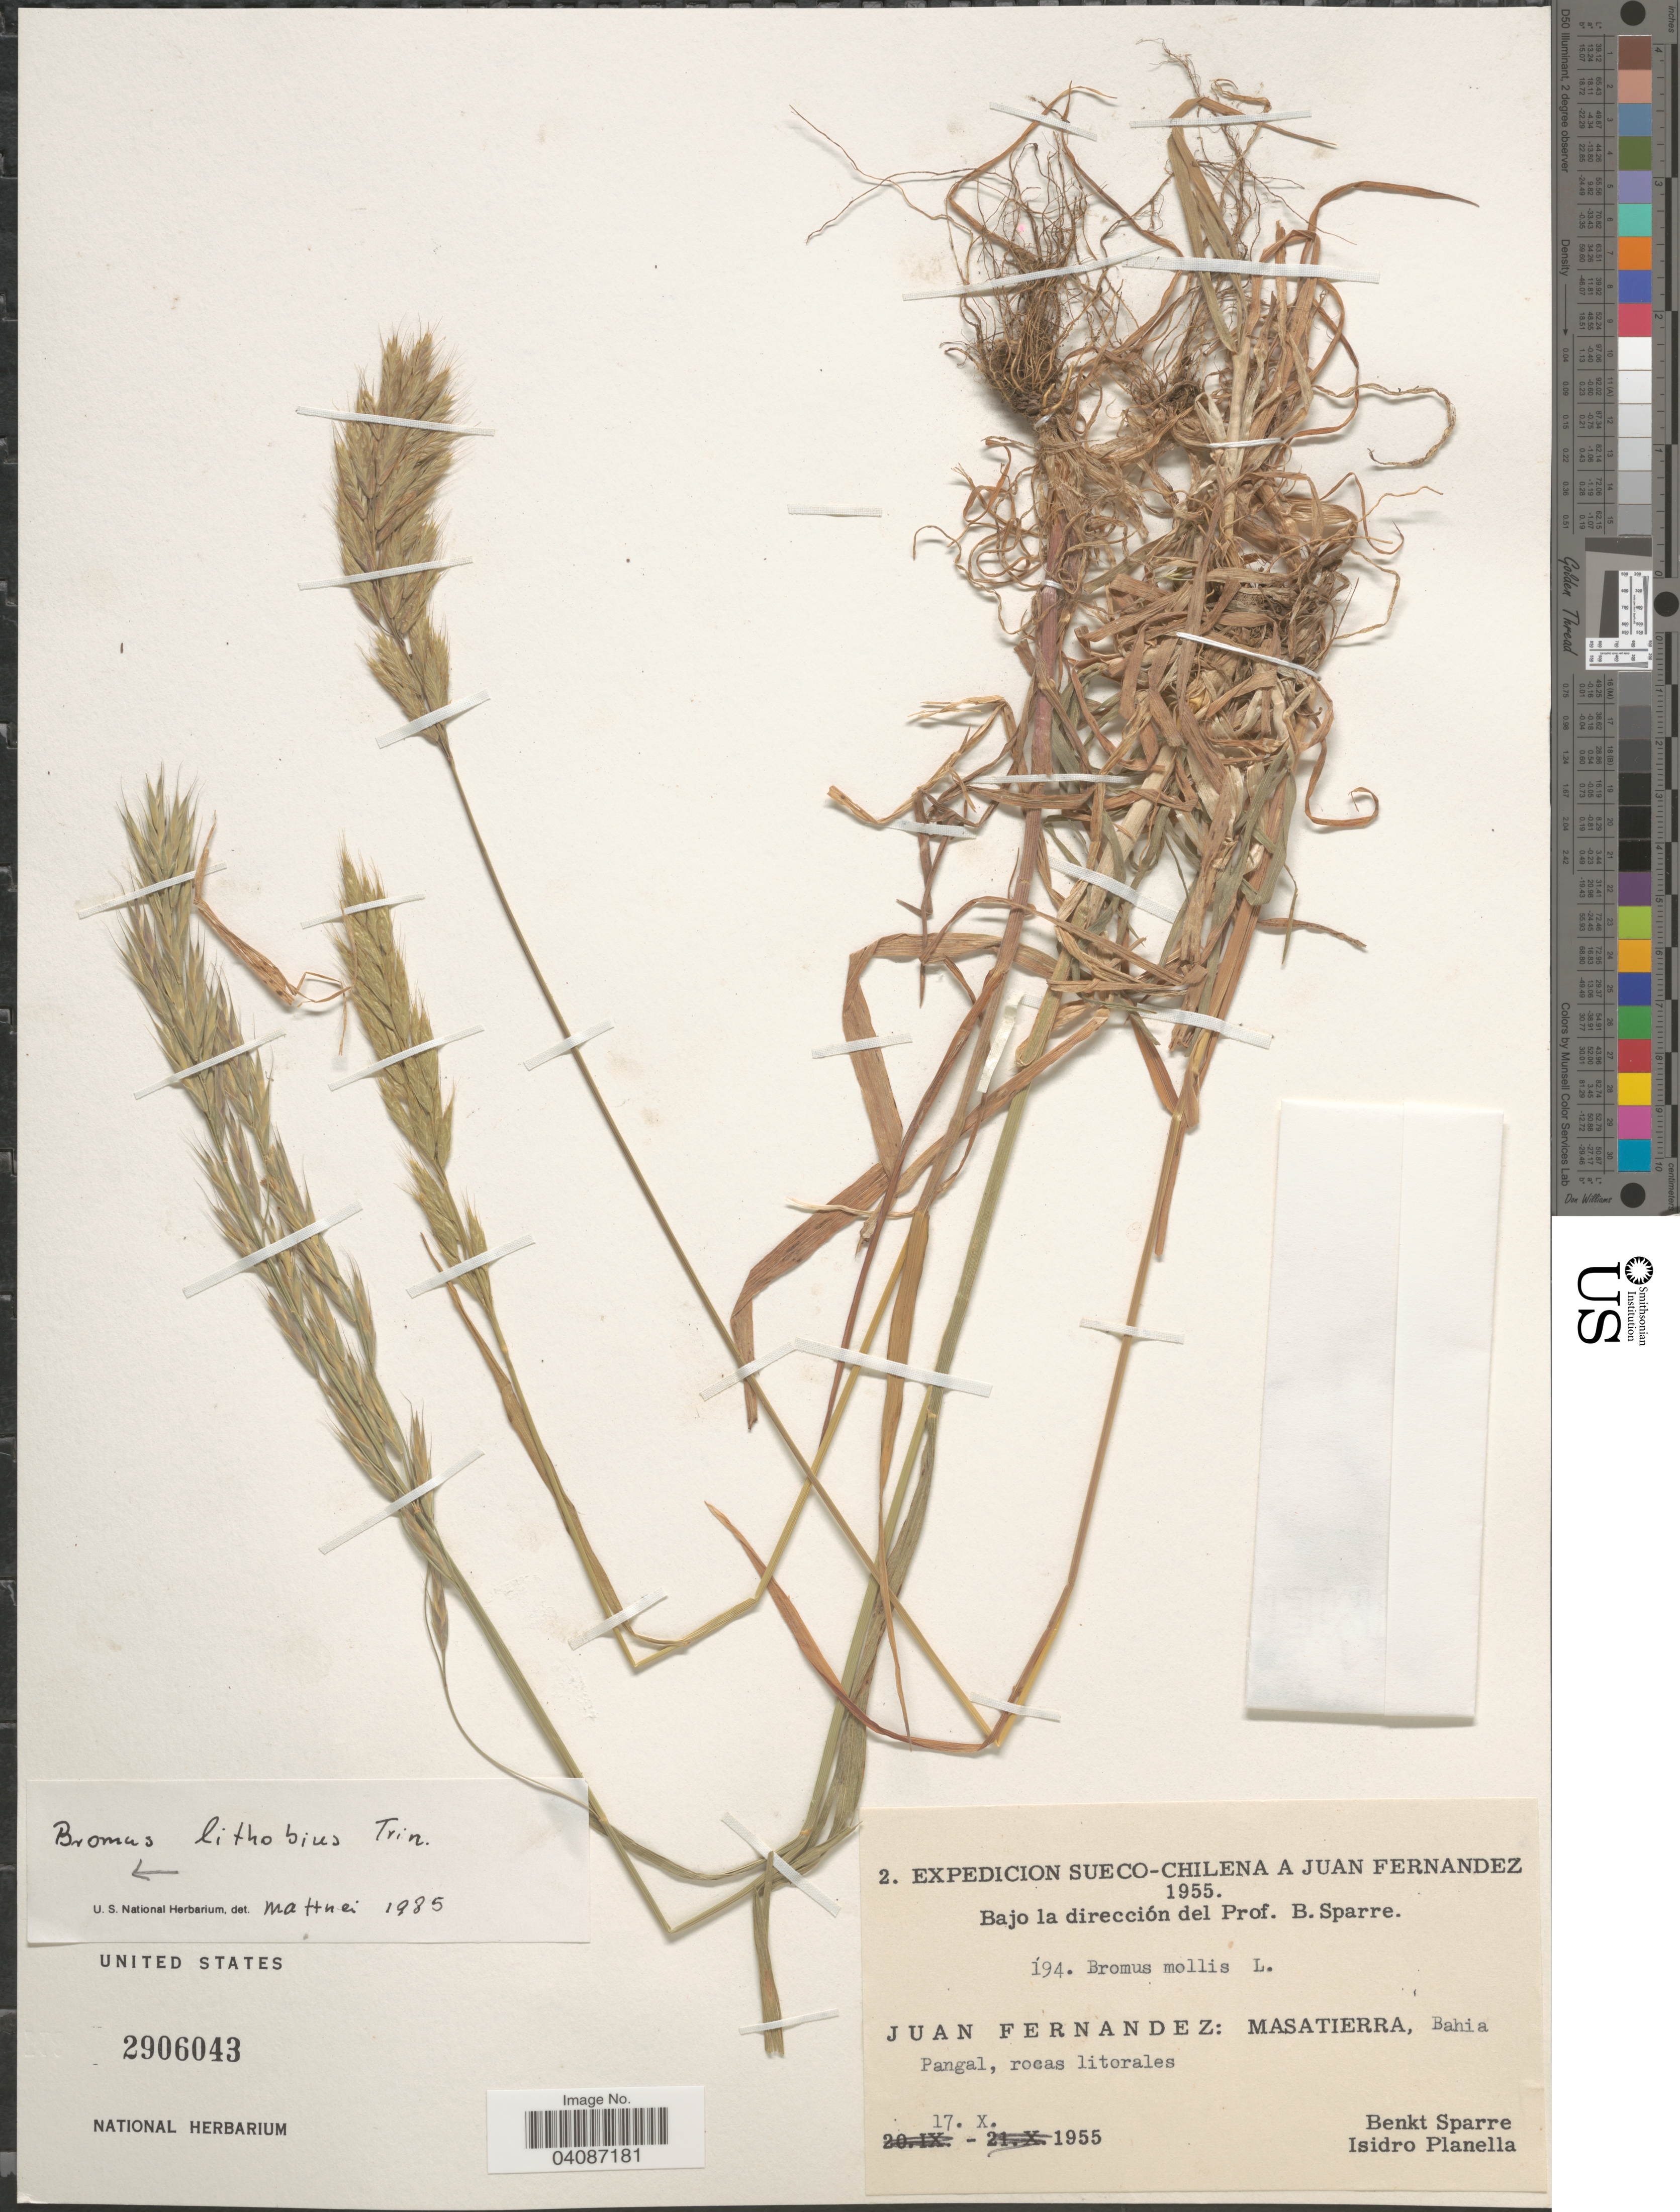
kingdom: Plantae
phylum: Tracheophyta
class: Liliopsida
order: Poales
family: Poaceae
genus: Bromus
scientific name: Bromus lithobius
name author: Trin.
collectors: B. Sparre & I. Planella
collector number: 194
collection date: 1955-10-17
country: Chile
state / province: Valparaíso (V)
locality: Expedicion Sueco-Chilena a Juan Fernandez 1955. Masatierra, Bahia Pangal.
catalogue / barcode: US 2906043